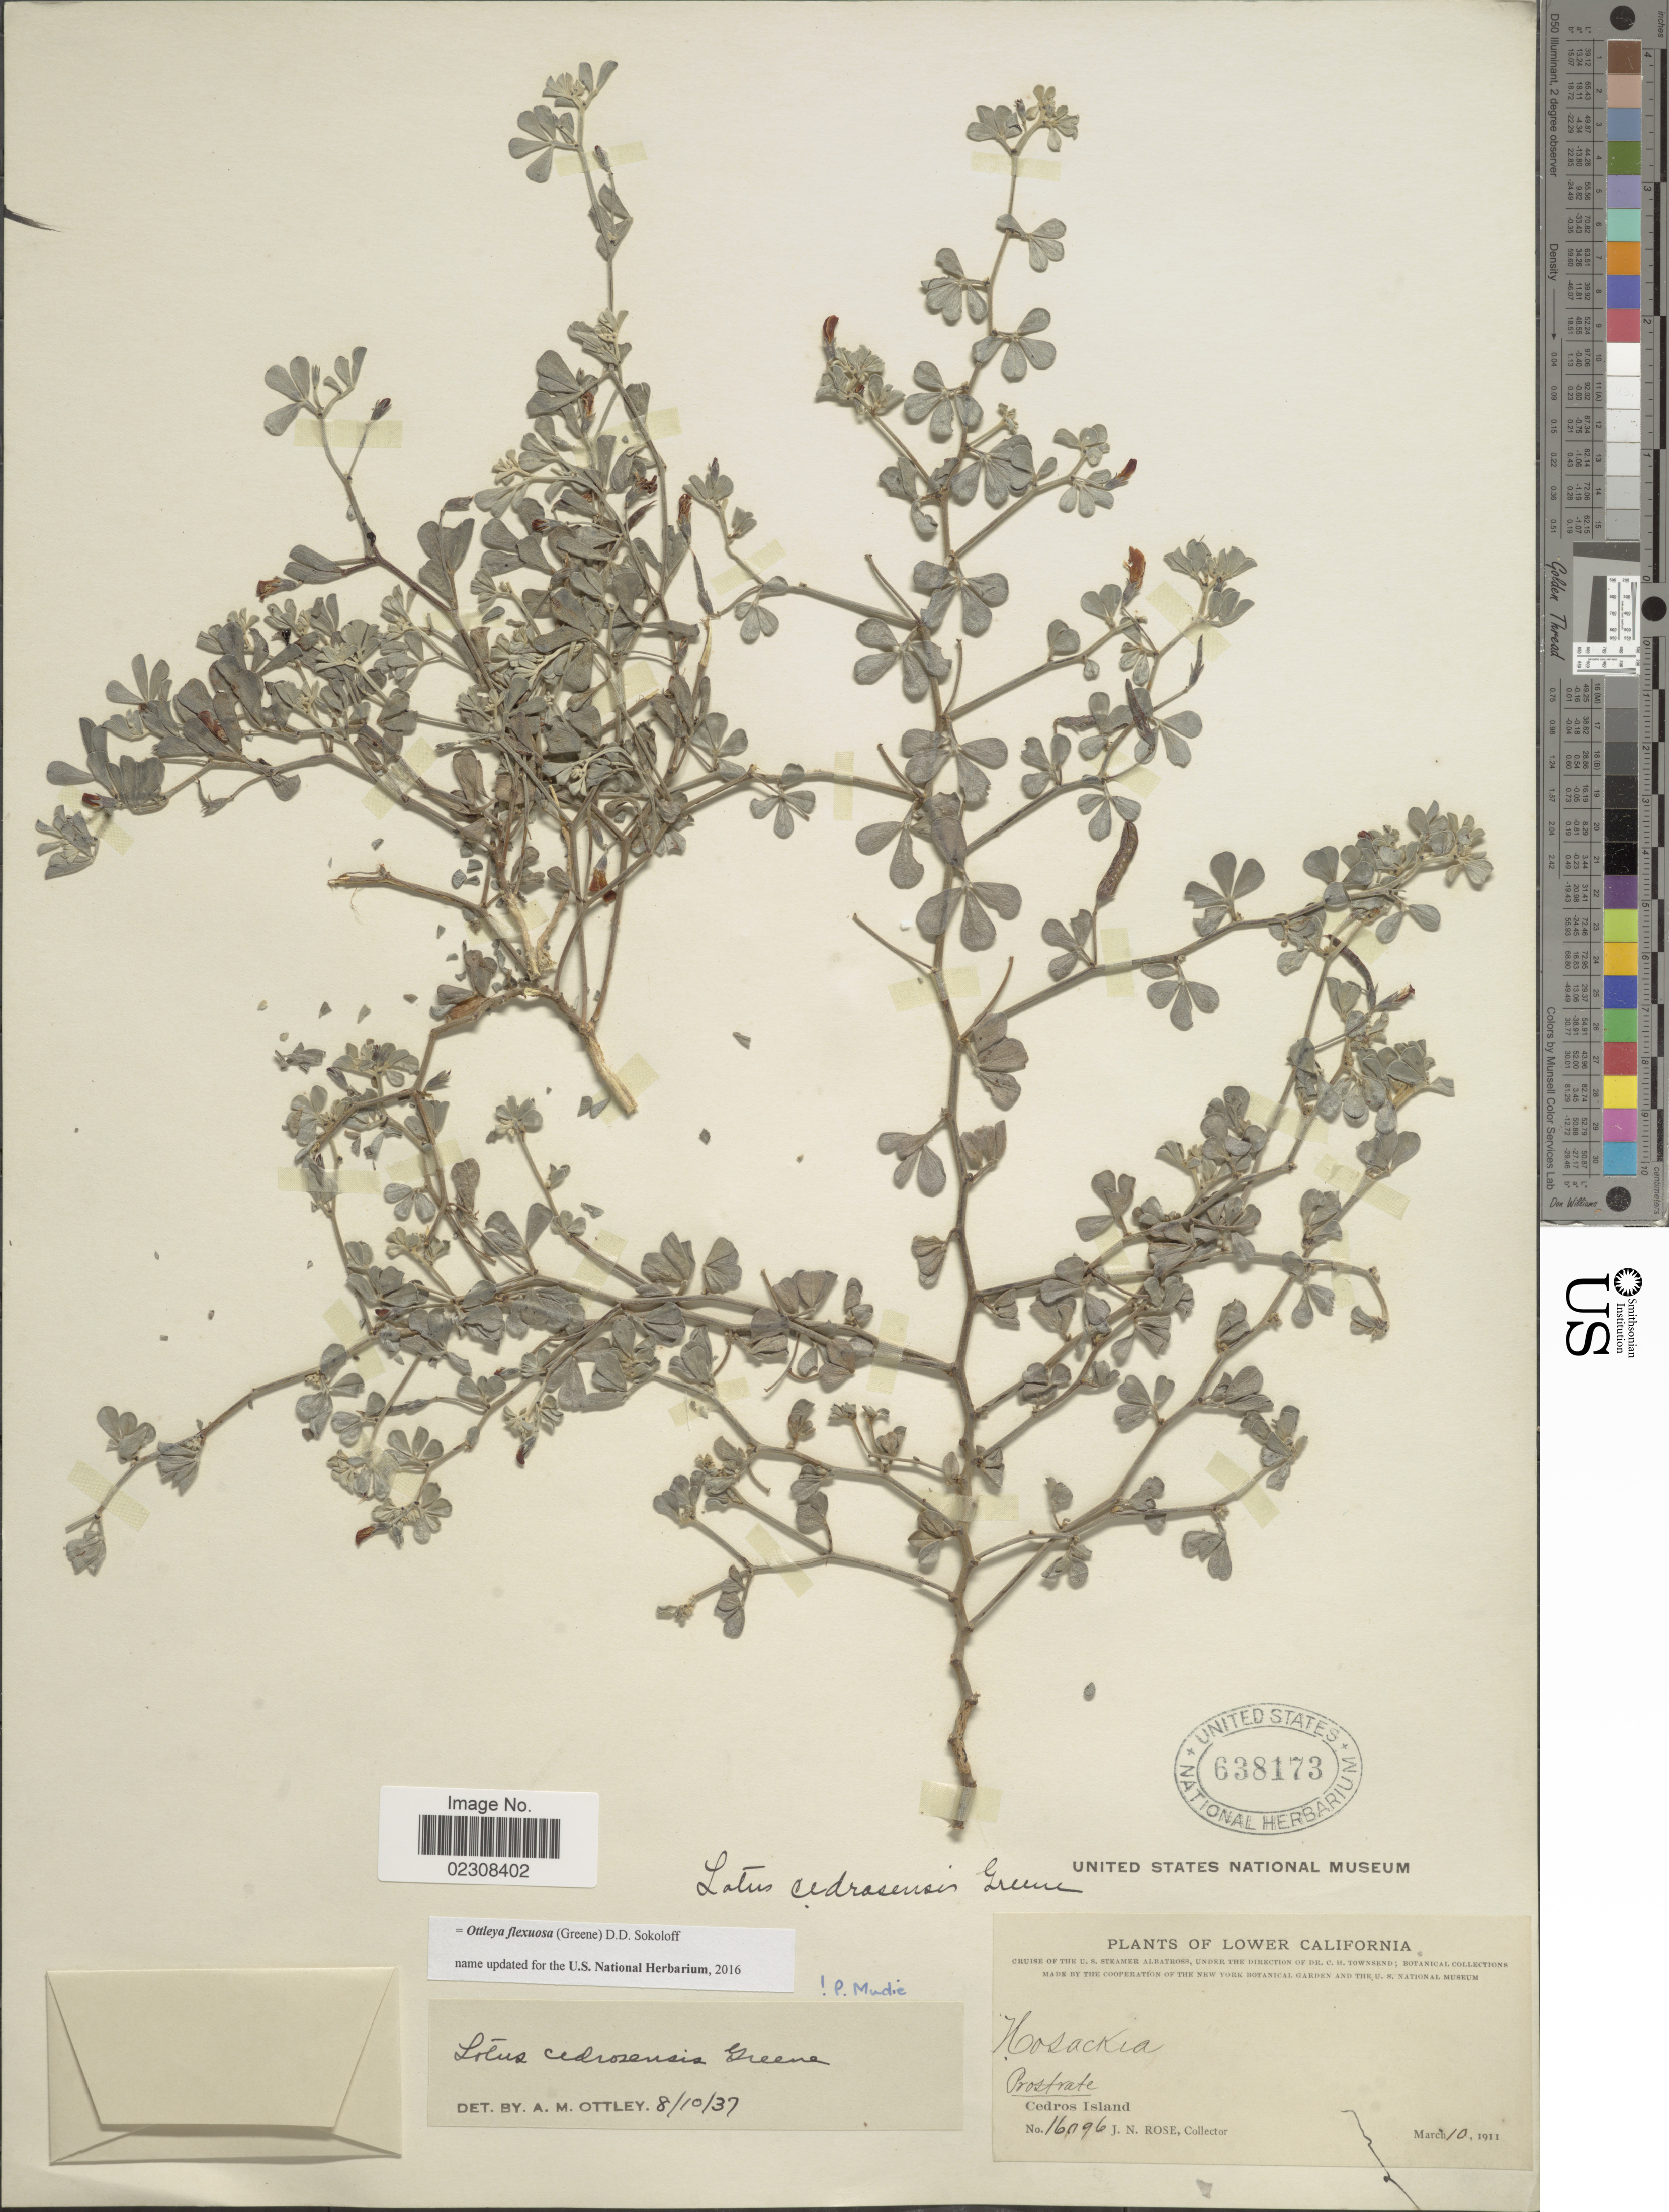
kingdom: Plantae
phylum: Tracheophyta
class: Magnoliopsida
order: Fabales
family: Fabaceae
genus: Ottleya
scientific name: Ottleya flexuosa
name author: (Greene) D.D. Sokoloff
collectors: J. N. Rose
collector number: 16096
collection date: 1911-03-10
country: Mexico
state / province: Baja California Norte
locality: Lower California, Prostrate, Cedros Island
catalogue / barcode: US 638173